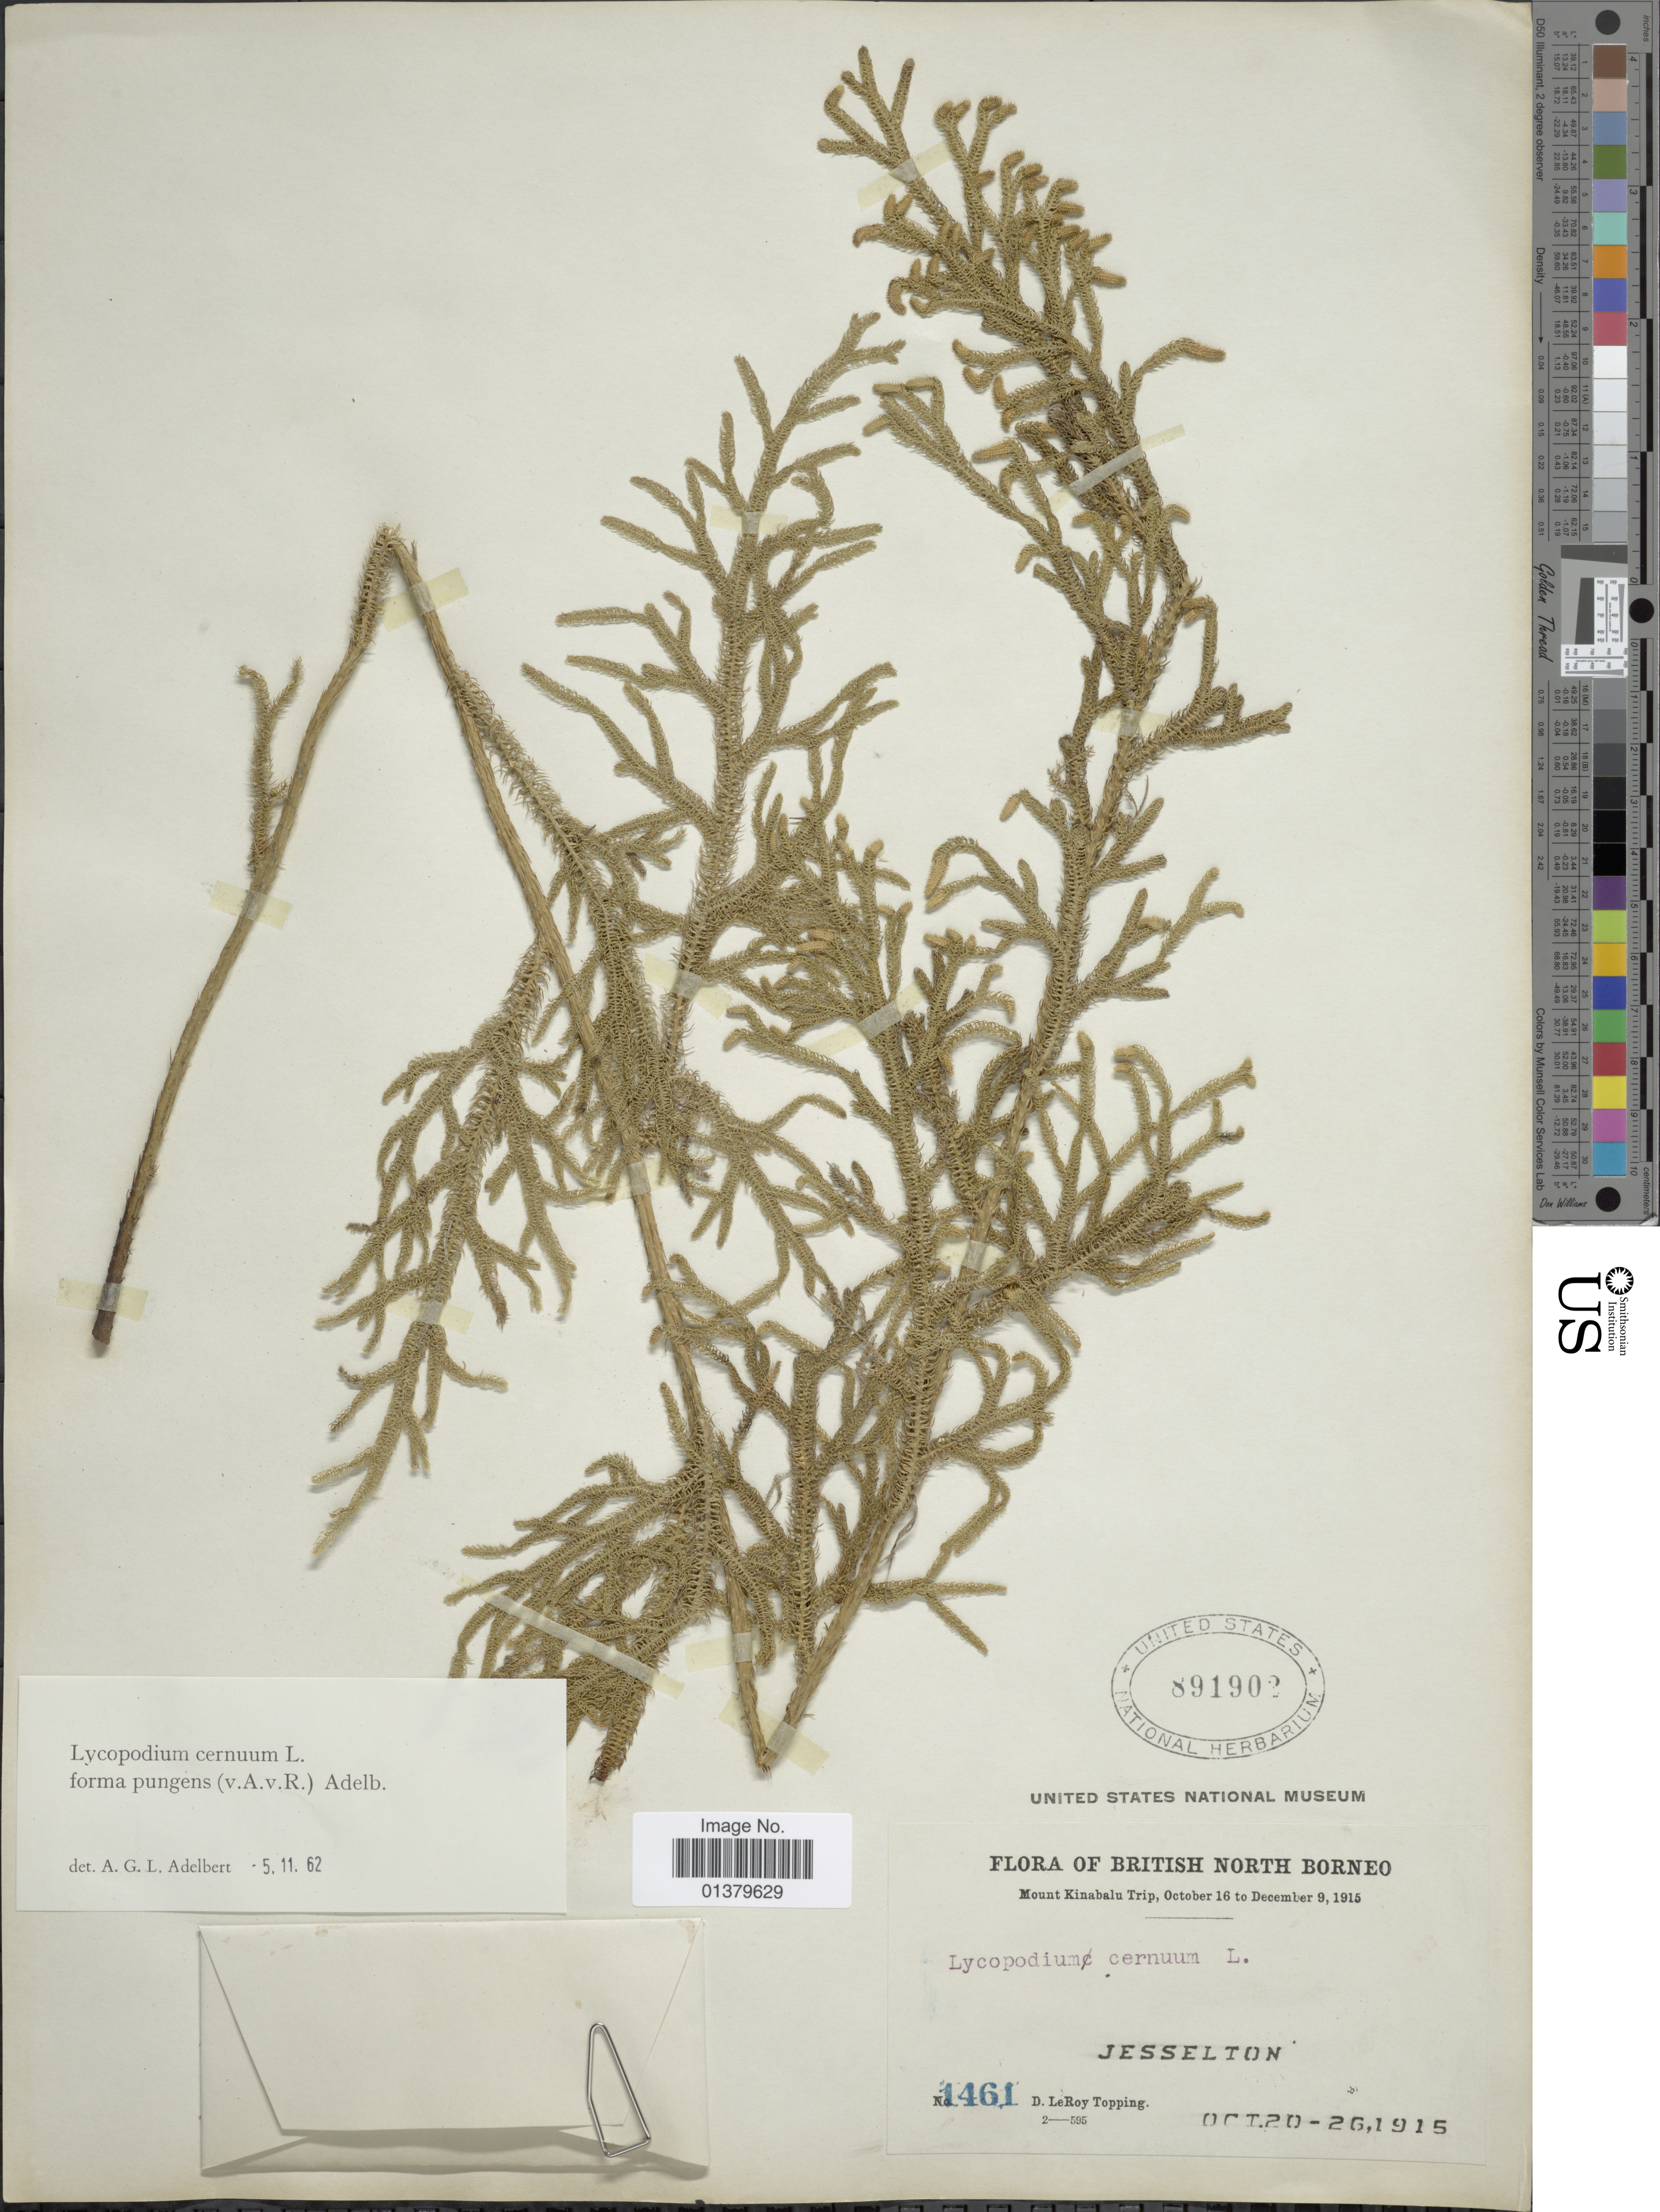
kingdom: Plantae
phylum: Tracheophyta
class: Lycopodiopsida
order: Lycopodiales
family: Lycopodiaceae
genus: Palhinhaea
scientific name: Palhinhaea cernua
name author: (L.) Vasc. & Franco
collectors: D. L. Topping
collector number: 1461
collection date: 1915-10-20/1915-10-26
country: Malaysia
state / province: Sabah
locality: British North Borneo, Mount Kinabalu trip, Jesselton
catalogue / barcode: US 891902